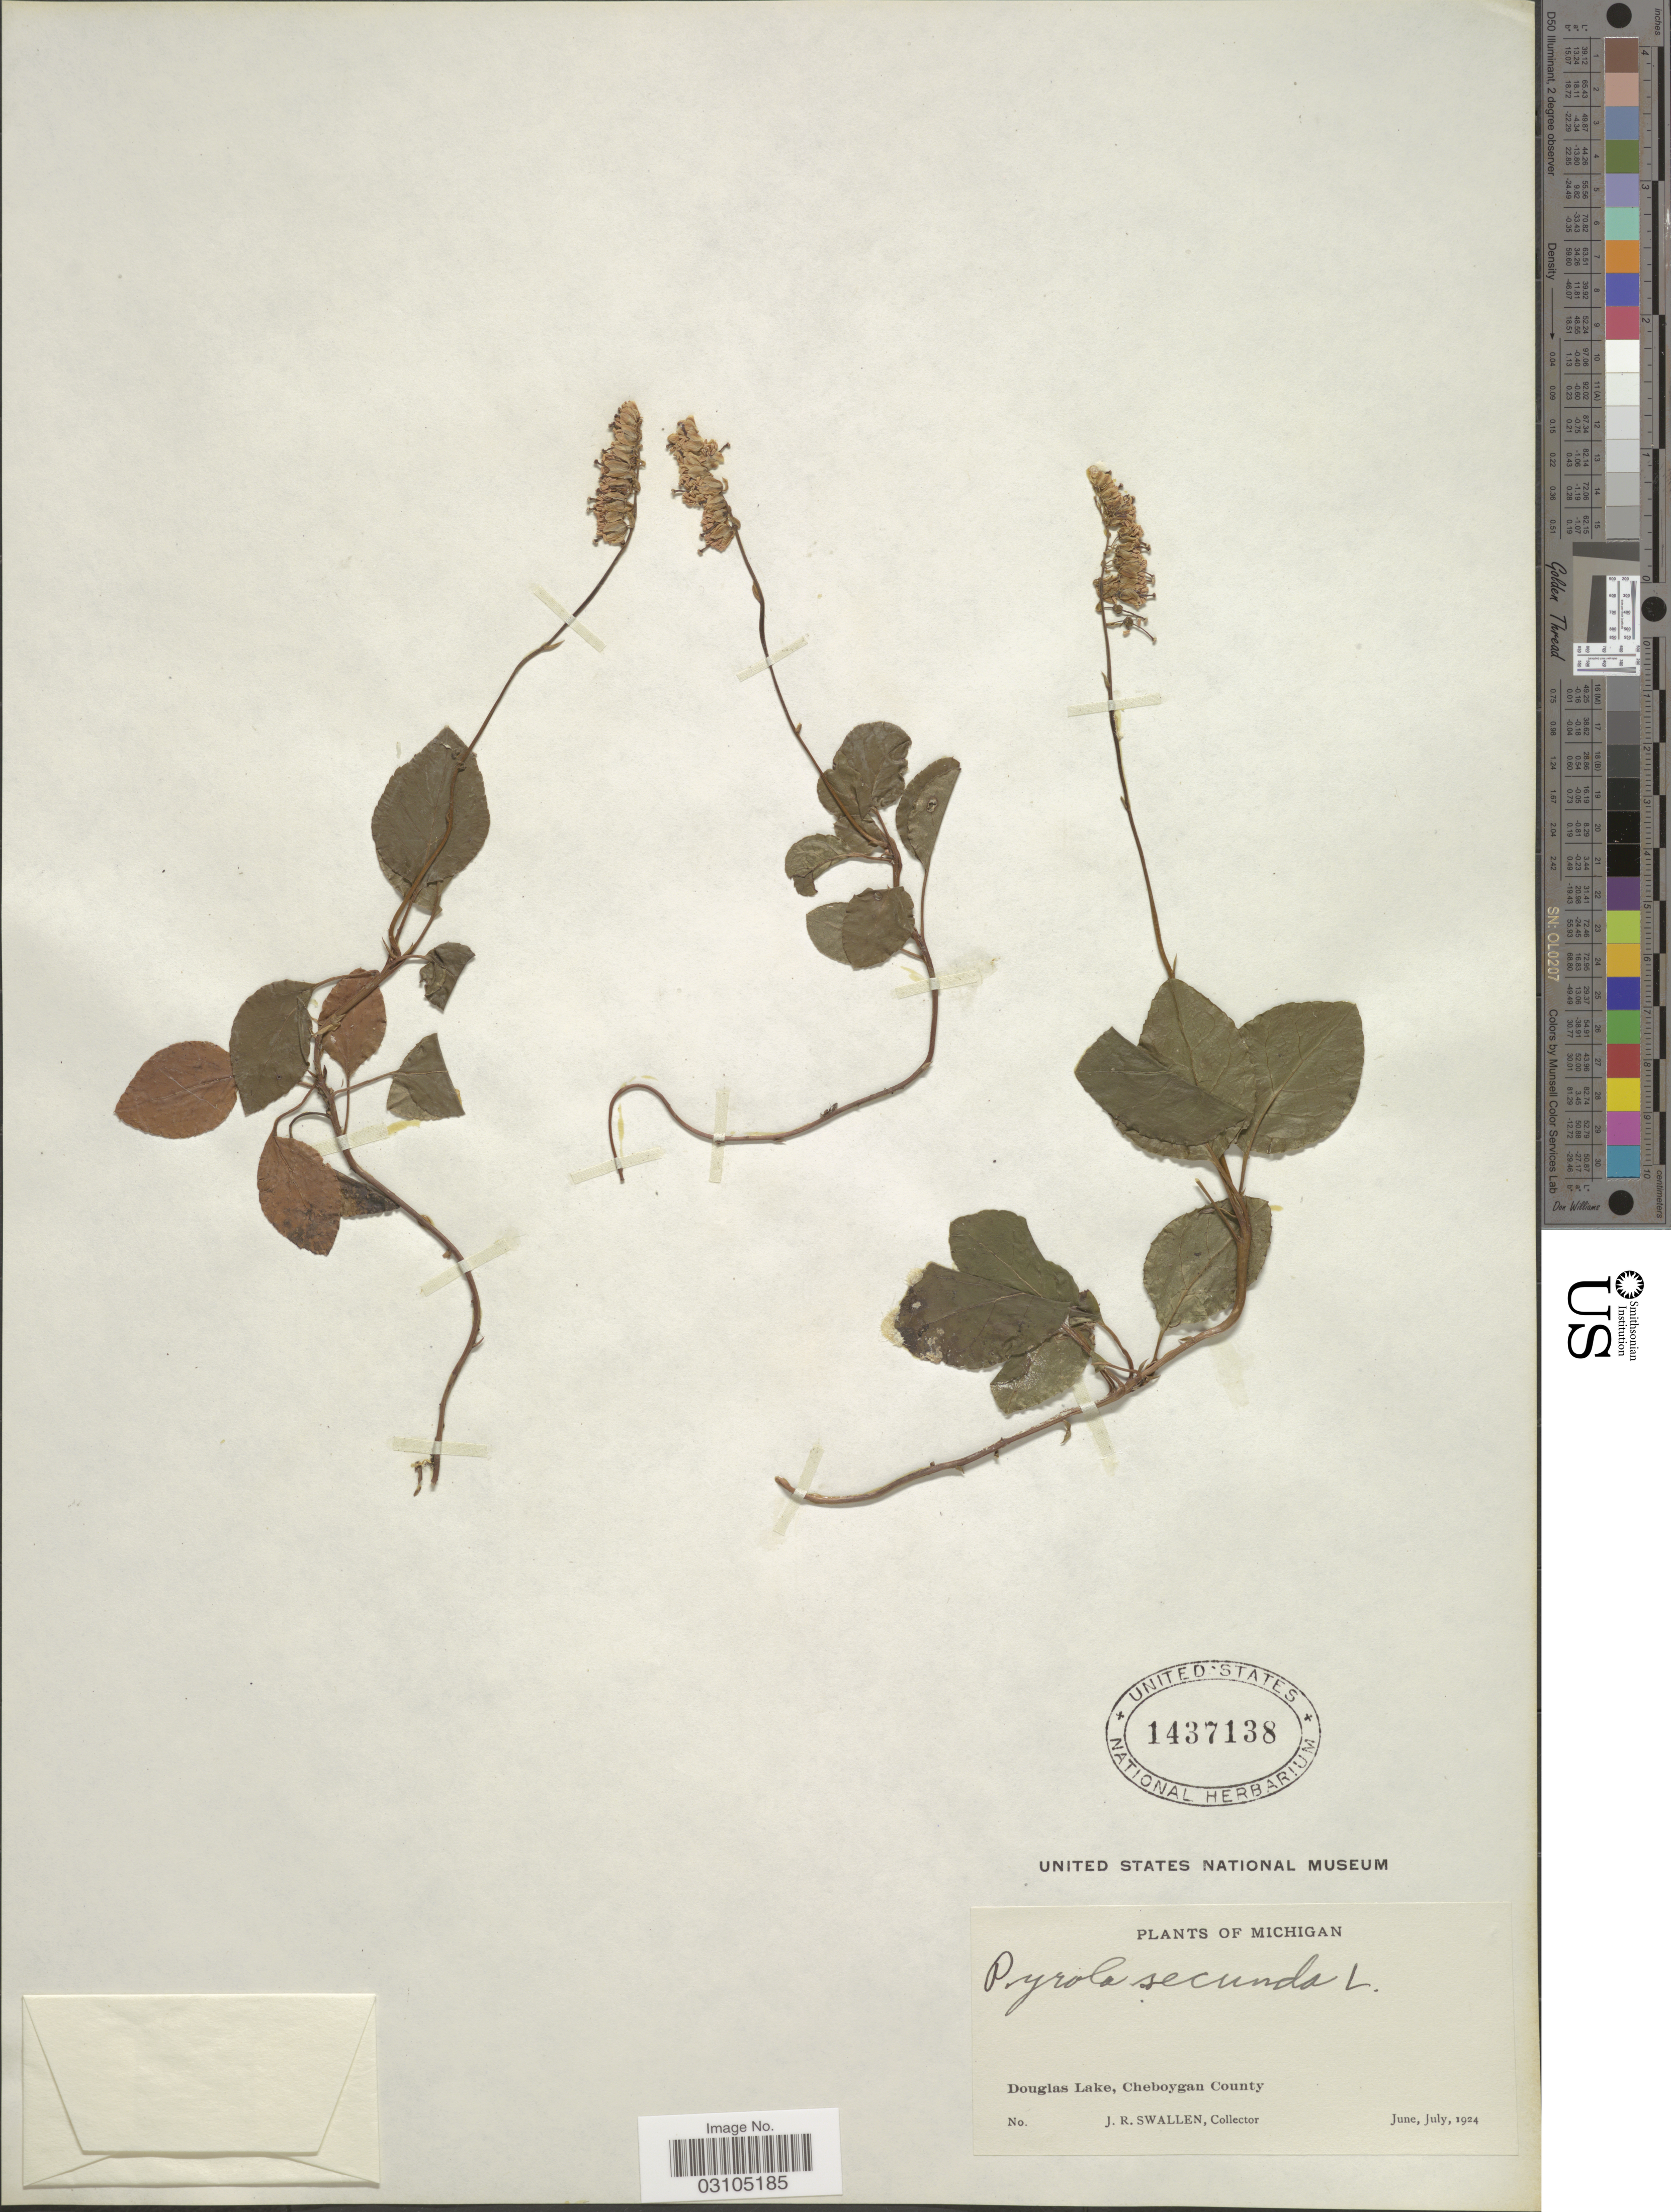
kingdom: Plantae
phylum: Tracheophyta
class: Magnoliopsida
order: Ericales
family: Ericaceae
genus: Orthilia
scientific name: Orthilia secunda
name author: (L.) House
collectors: J. R. Swallen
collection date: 1924-06/1924-07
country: United States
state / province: Michigan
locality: Douglas Lake, Cheboygan County.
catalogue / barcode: US 1437138